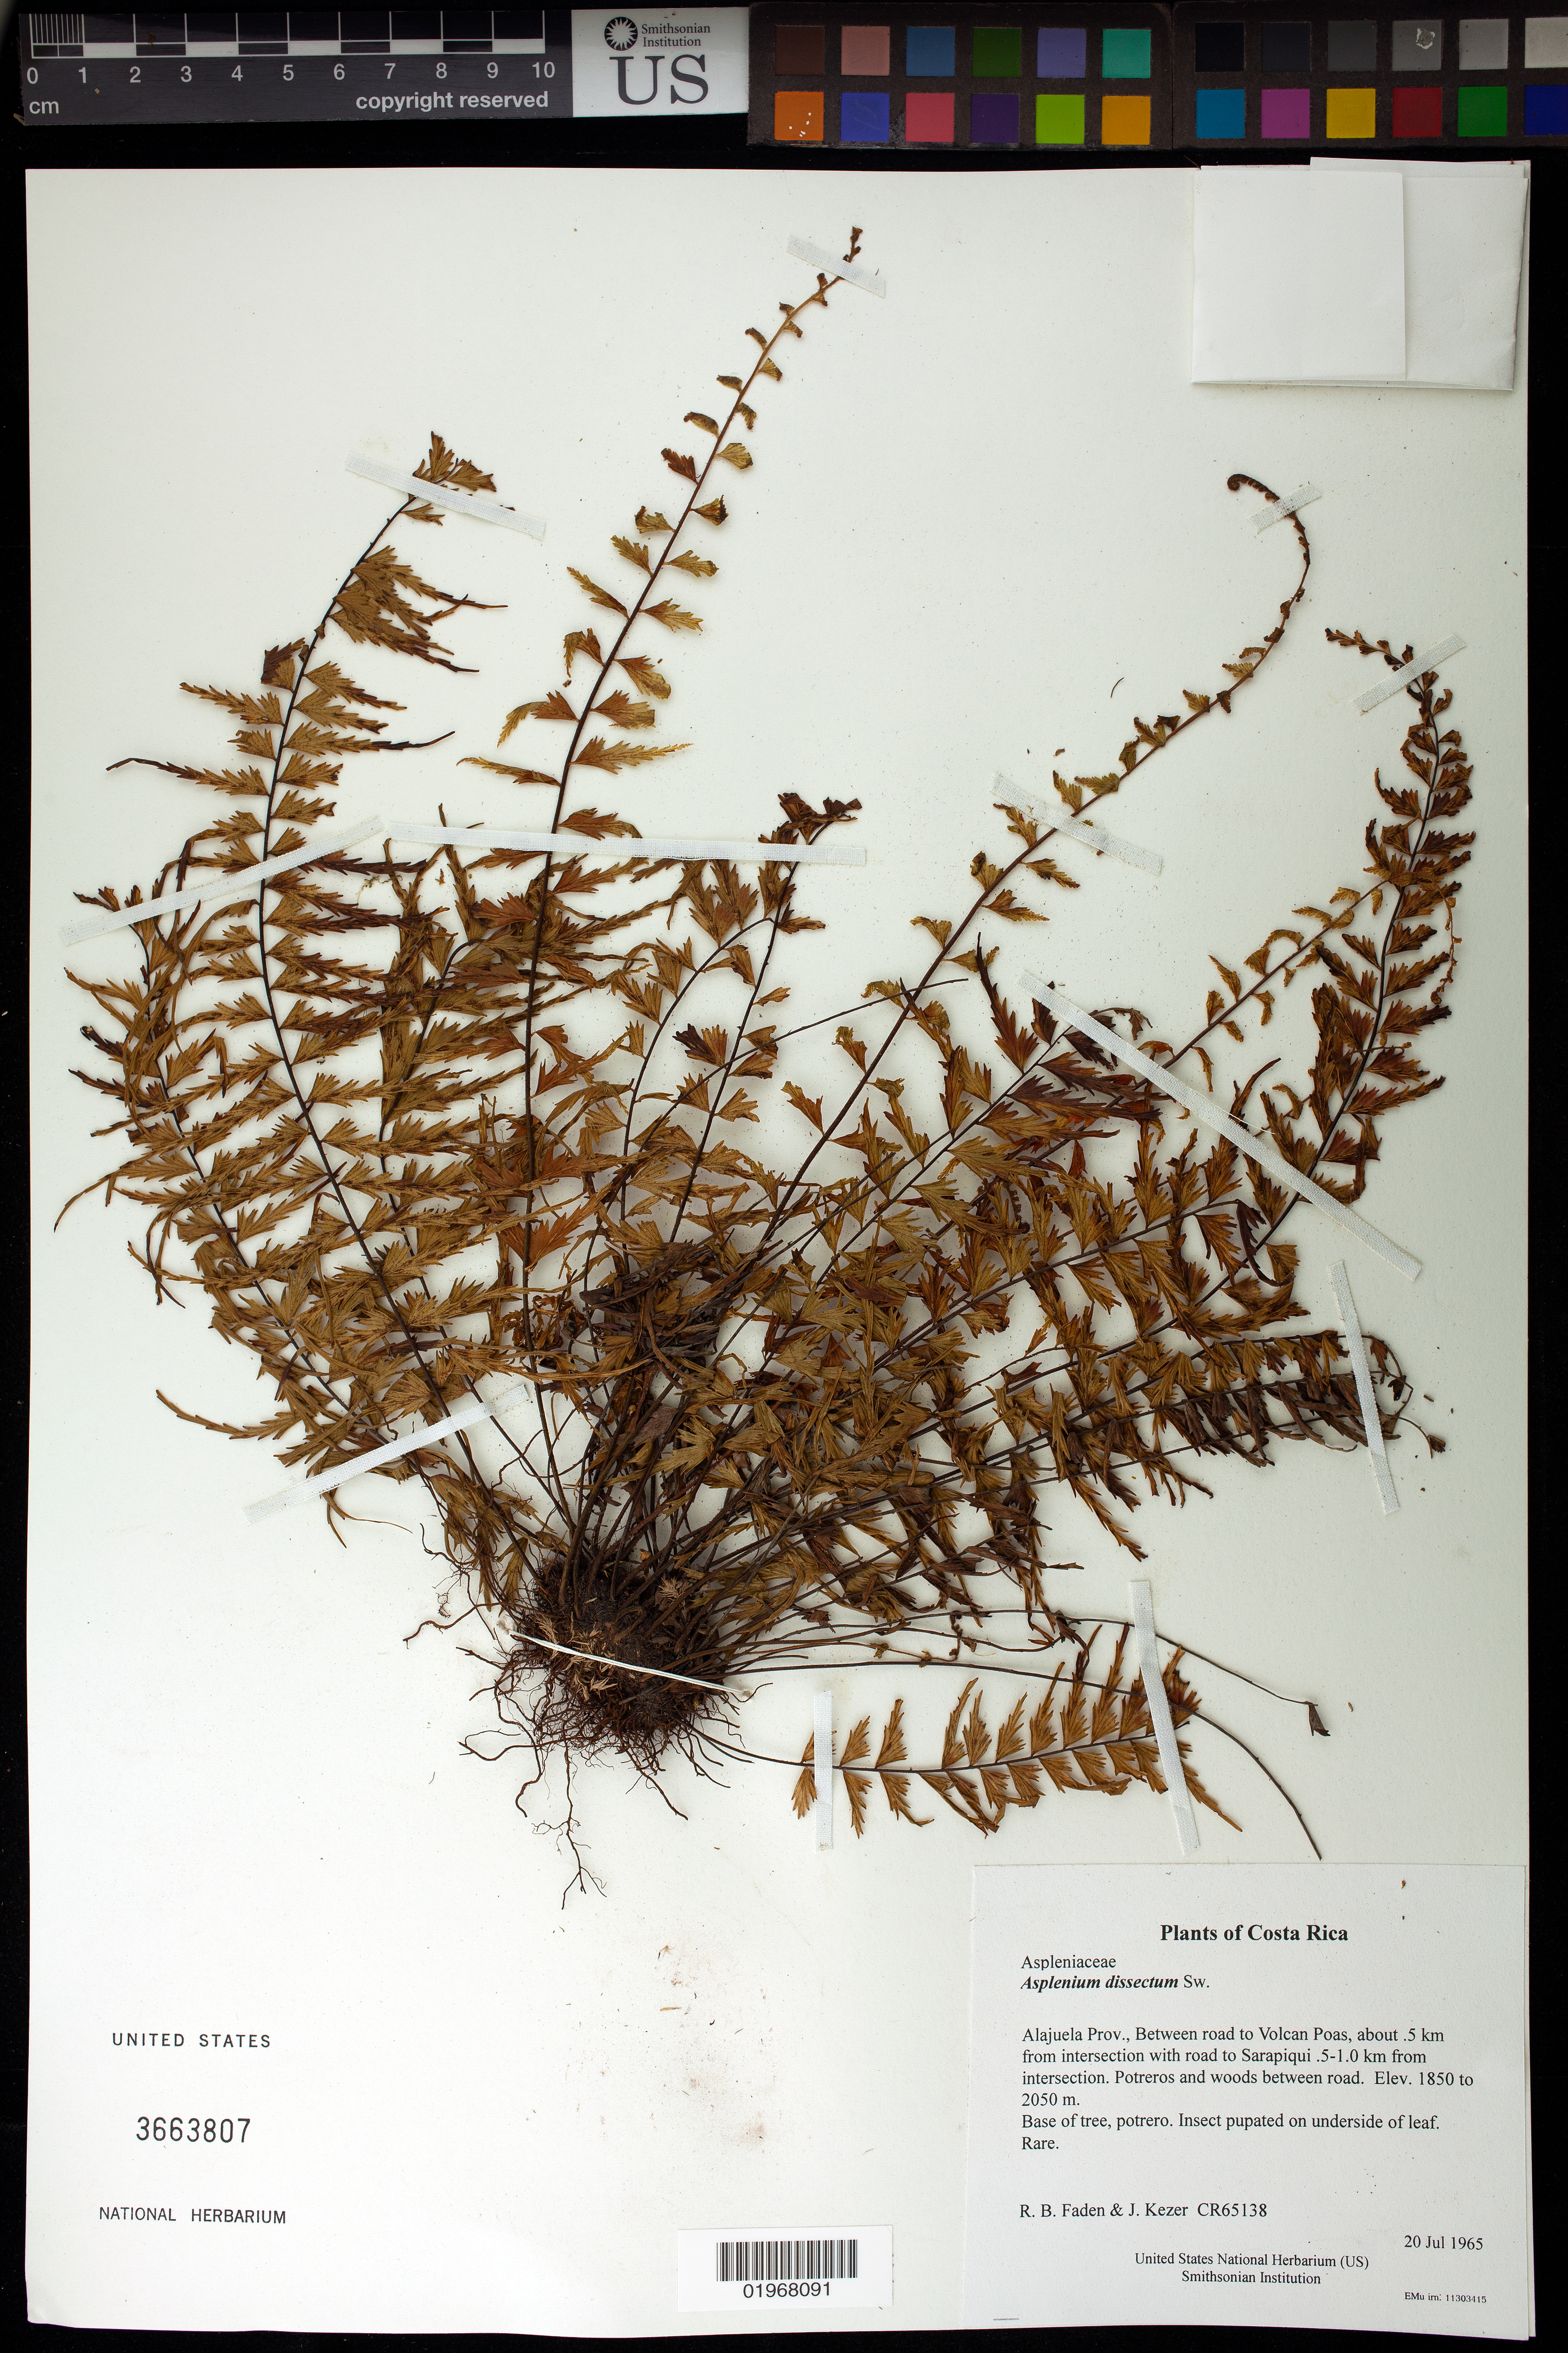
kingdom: Plantae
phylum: Tracheophyta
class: Polypodiopsida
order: Polypodiales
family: Aspleniaceae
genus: Asplenium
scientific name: Asplenium dissectum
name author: Sw.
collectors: R. B. Faden & J. Kezer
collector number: CR65138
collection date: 1965-07-20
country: Costa Rica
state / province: Alajuela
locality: Between road to Volcan Poas, about .5 km from intersection with road to Sarapiqui .5-1.0 km from intersection. Potreros and woods between road.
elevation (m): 1850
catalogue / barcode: US 3663807